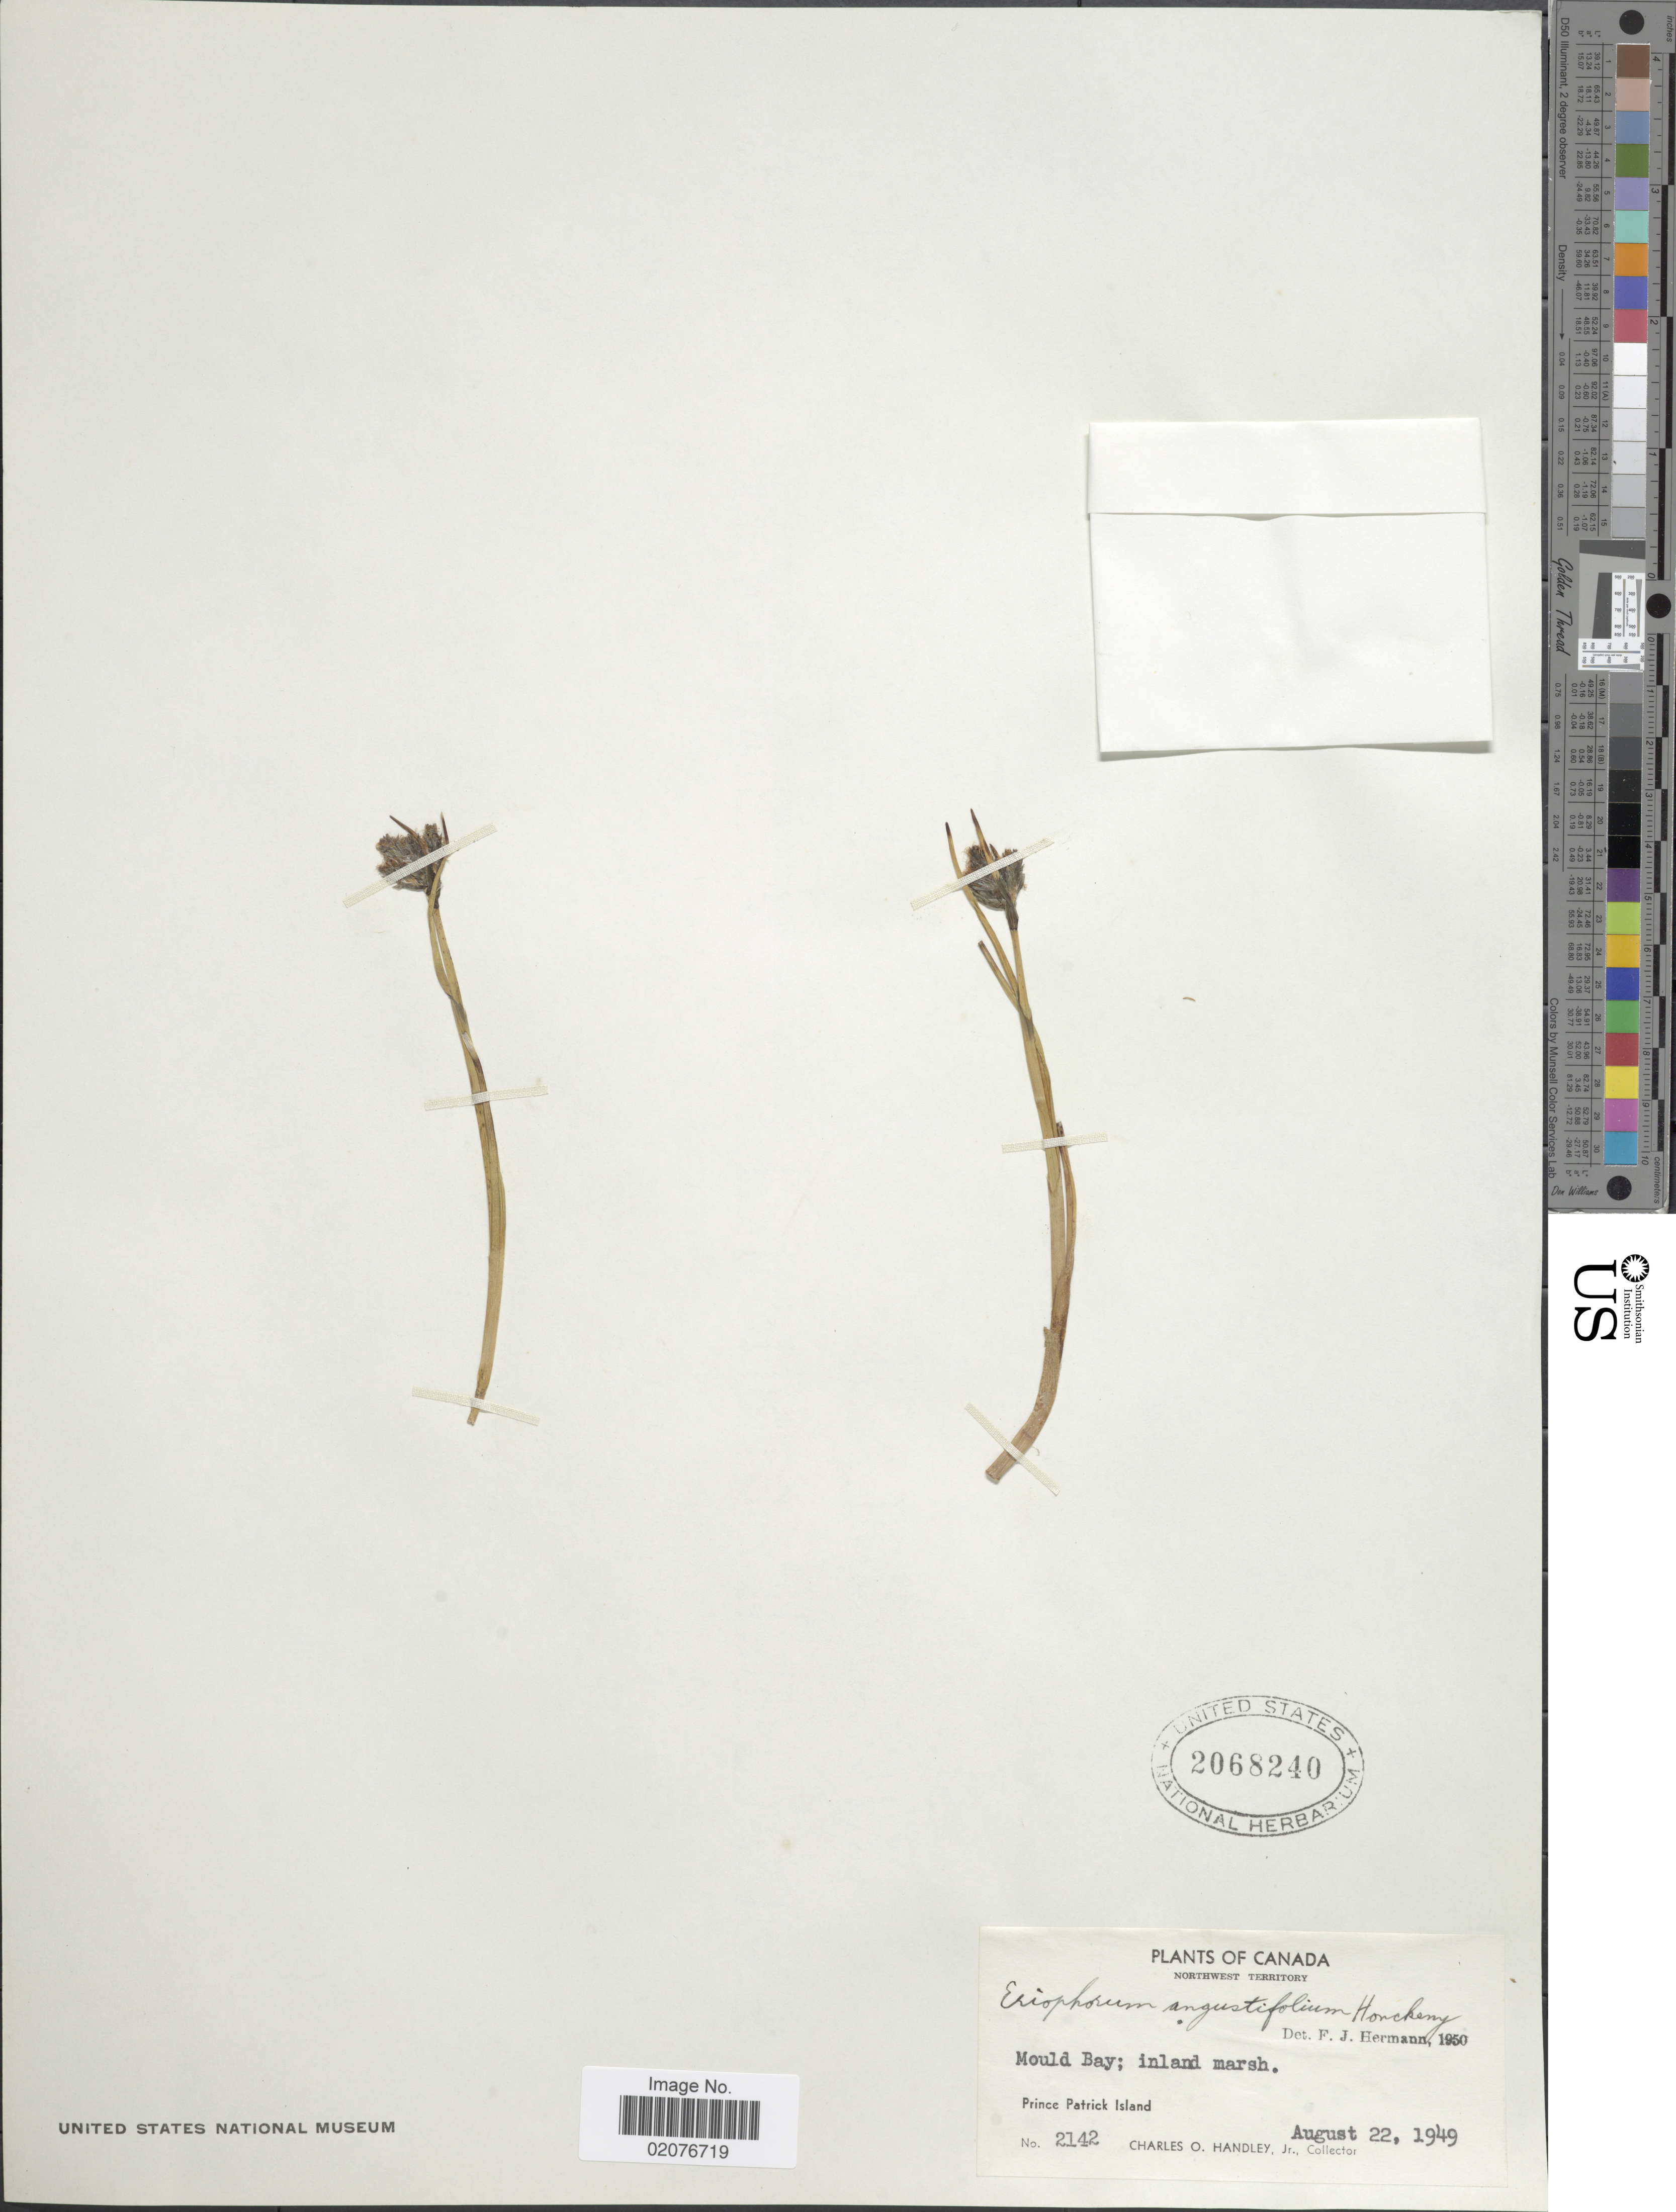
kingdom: Plantae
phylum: Tracheophyta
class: Liliopsida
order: Poales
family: Cyperaceae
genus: Eriophorum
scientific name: Eriophorum angustifolium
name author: Honck.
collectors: C. Handley Jr.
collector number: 2142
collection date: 1949-08-22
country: Canada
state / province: Northwest Territories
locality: Northwest Territory, Mould Bay; inland marsh, Prince Patrick Island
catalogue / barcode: US 2068240